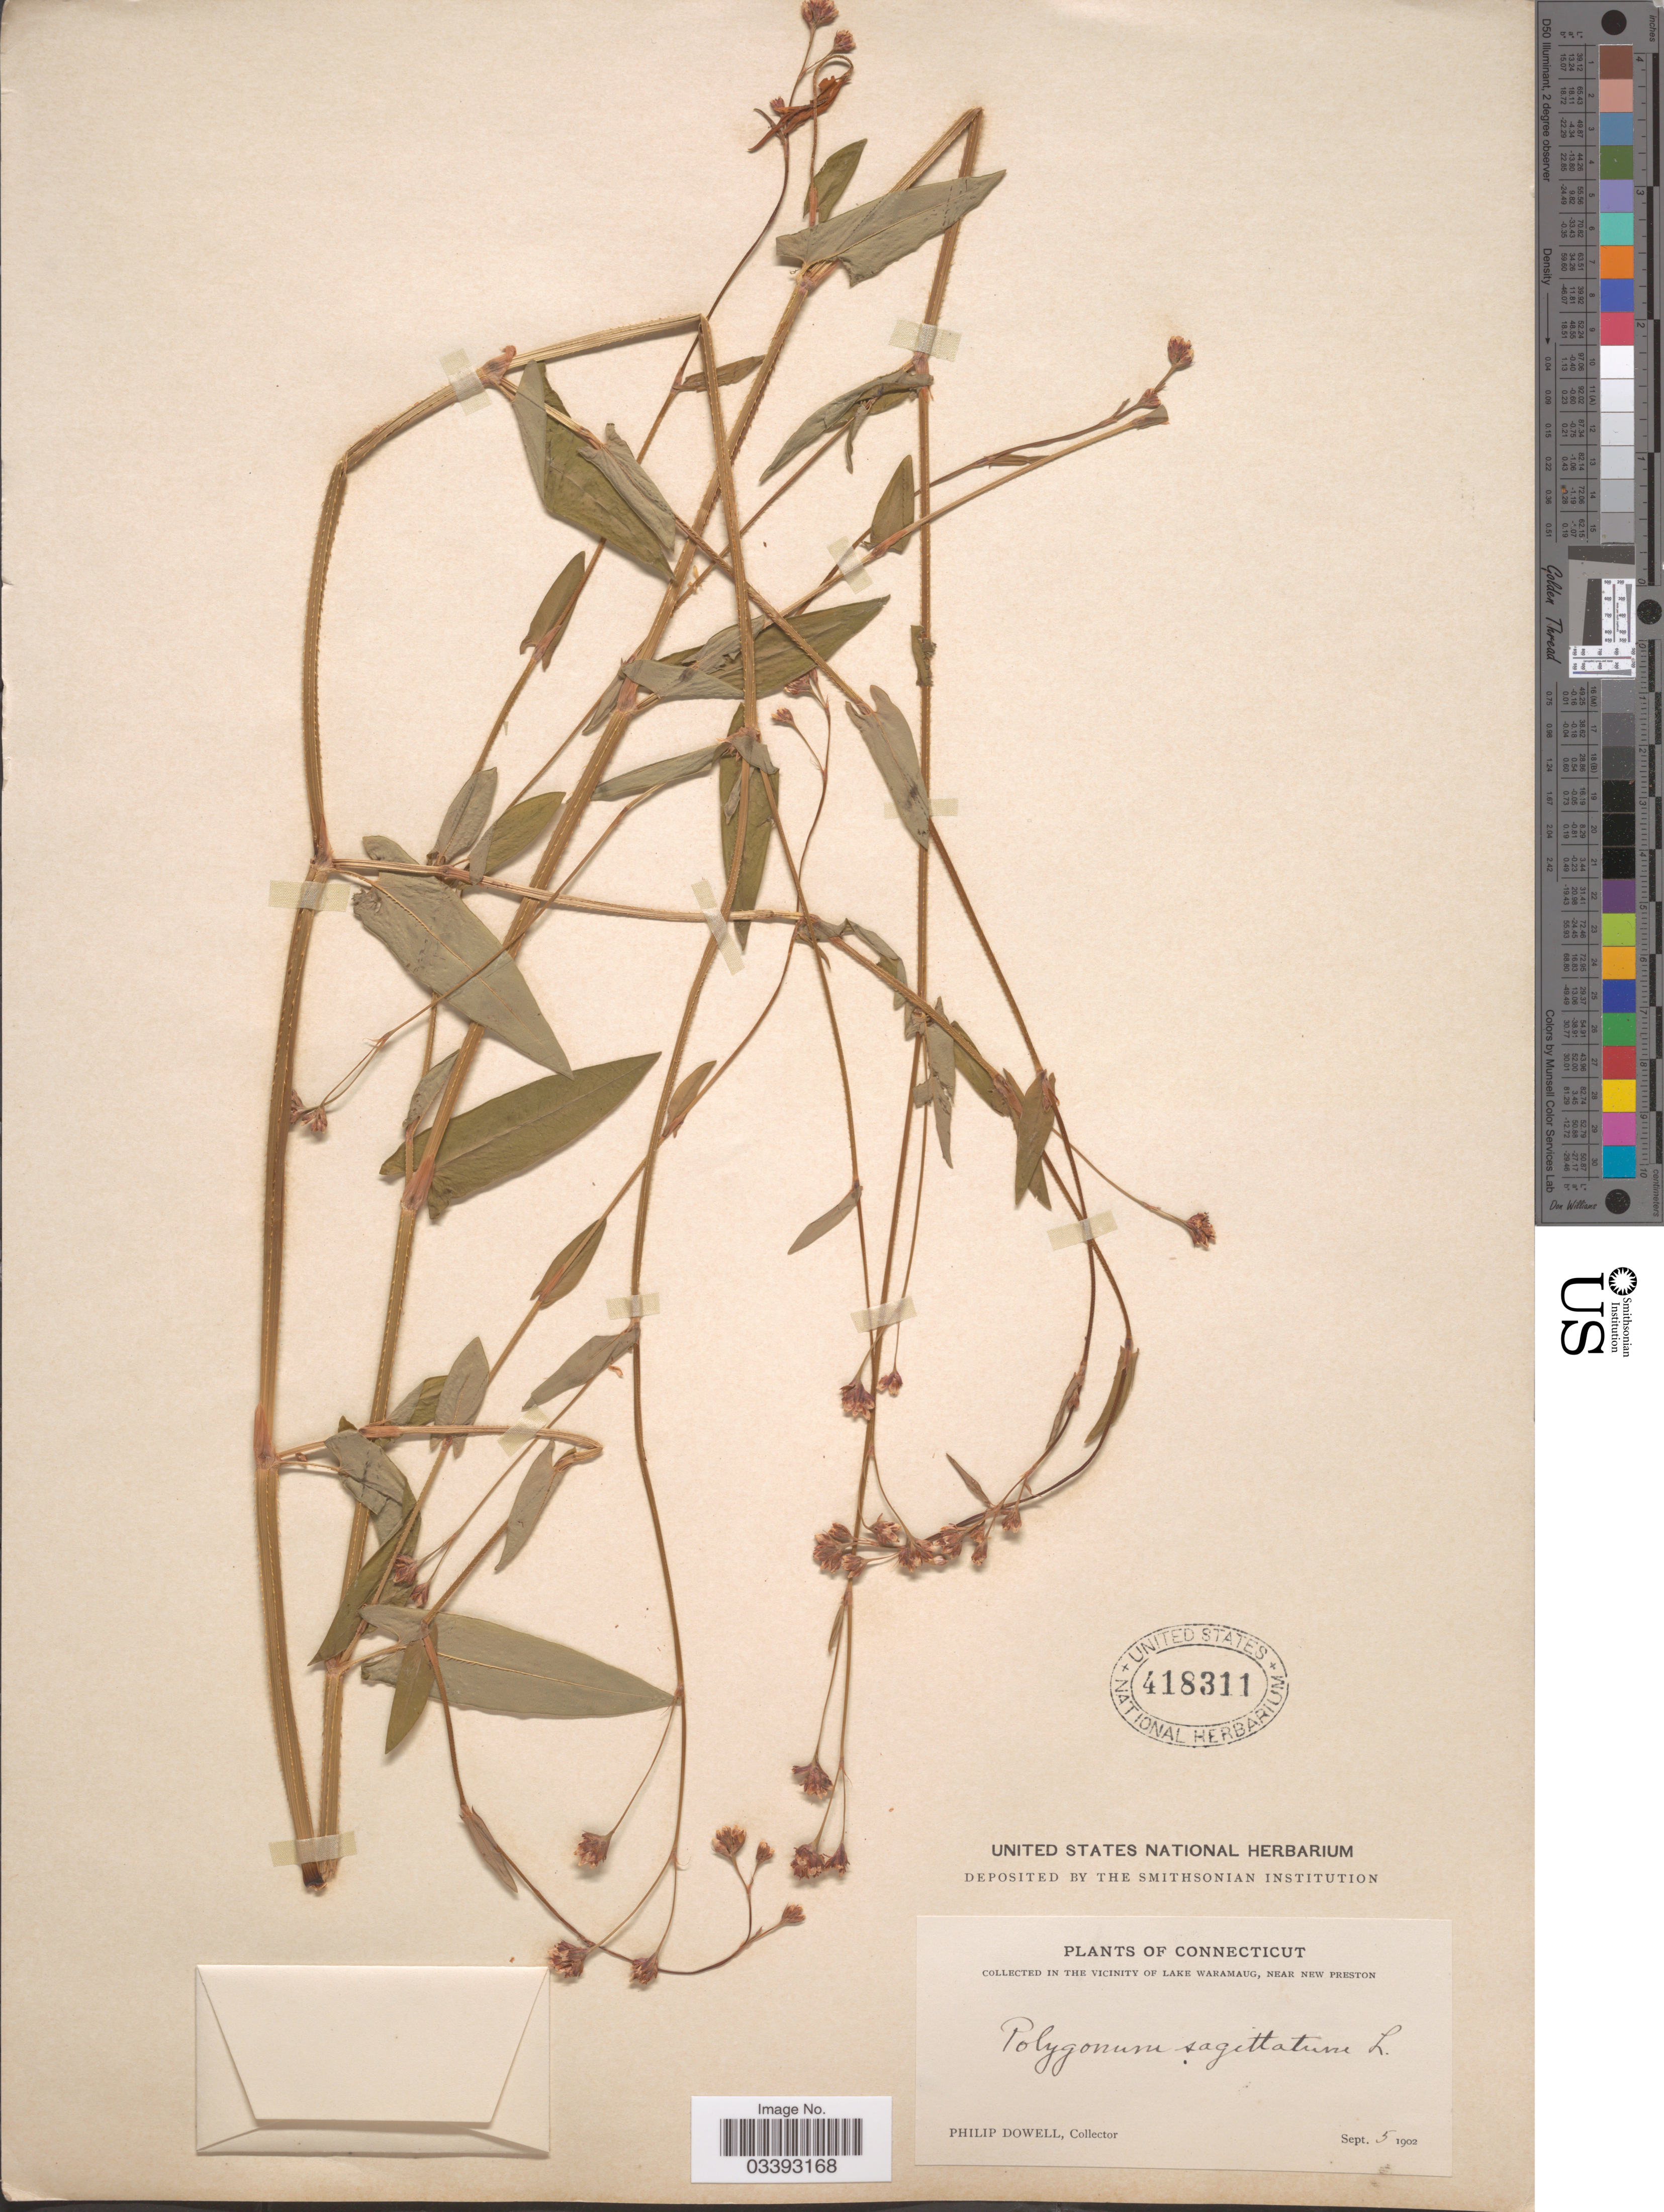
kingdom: Plantae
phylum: Tracheophyta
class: Magnoliopsida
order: Caryophyllales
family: Polygonaceae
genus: Persicaria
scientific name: Persicaria sagittata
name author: (L.) H. Gross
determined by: Atha, D. E.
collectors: P. Dowell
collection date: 1902-09-05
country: United States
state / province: Connecticut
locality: In the vicinity of Lake Waramaug, near New Preston.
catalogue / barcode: US 418311